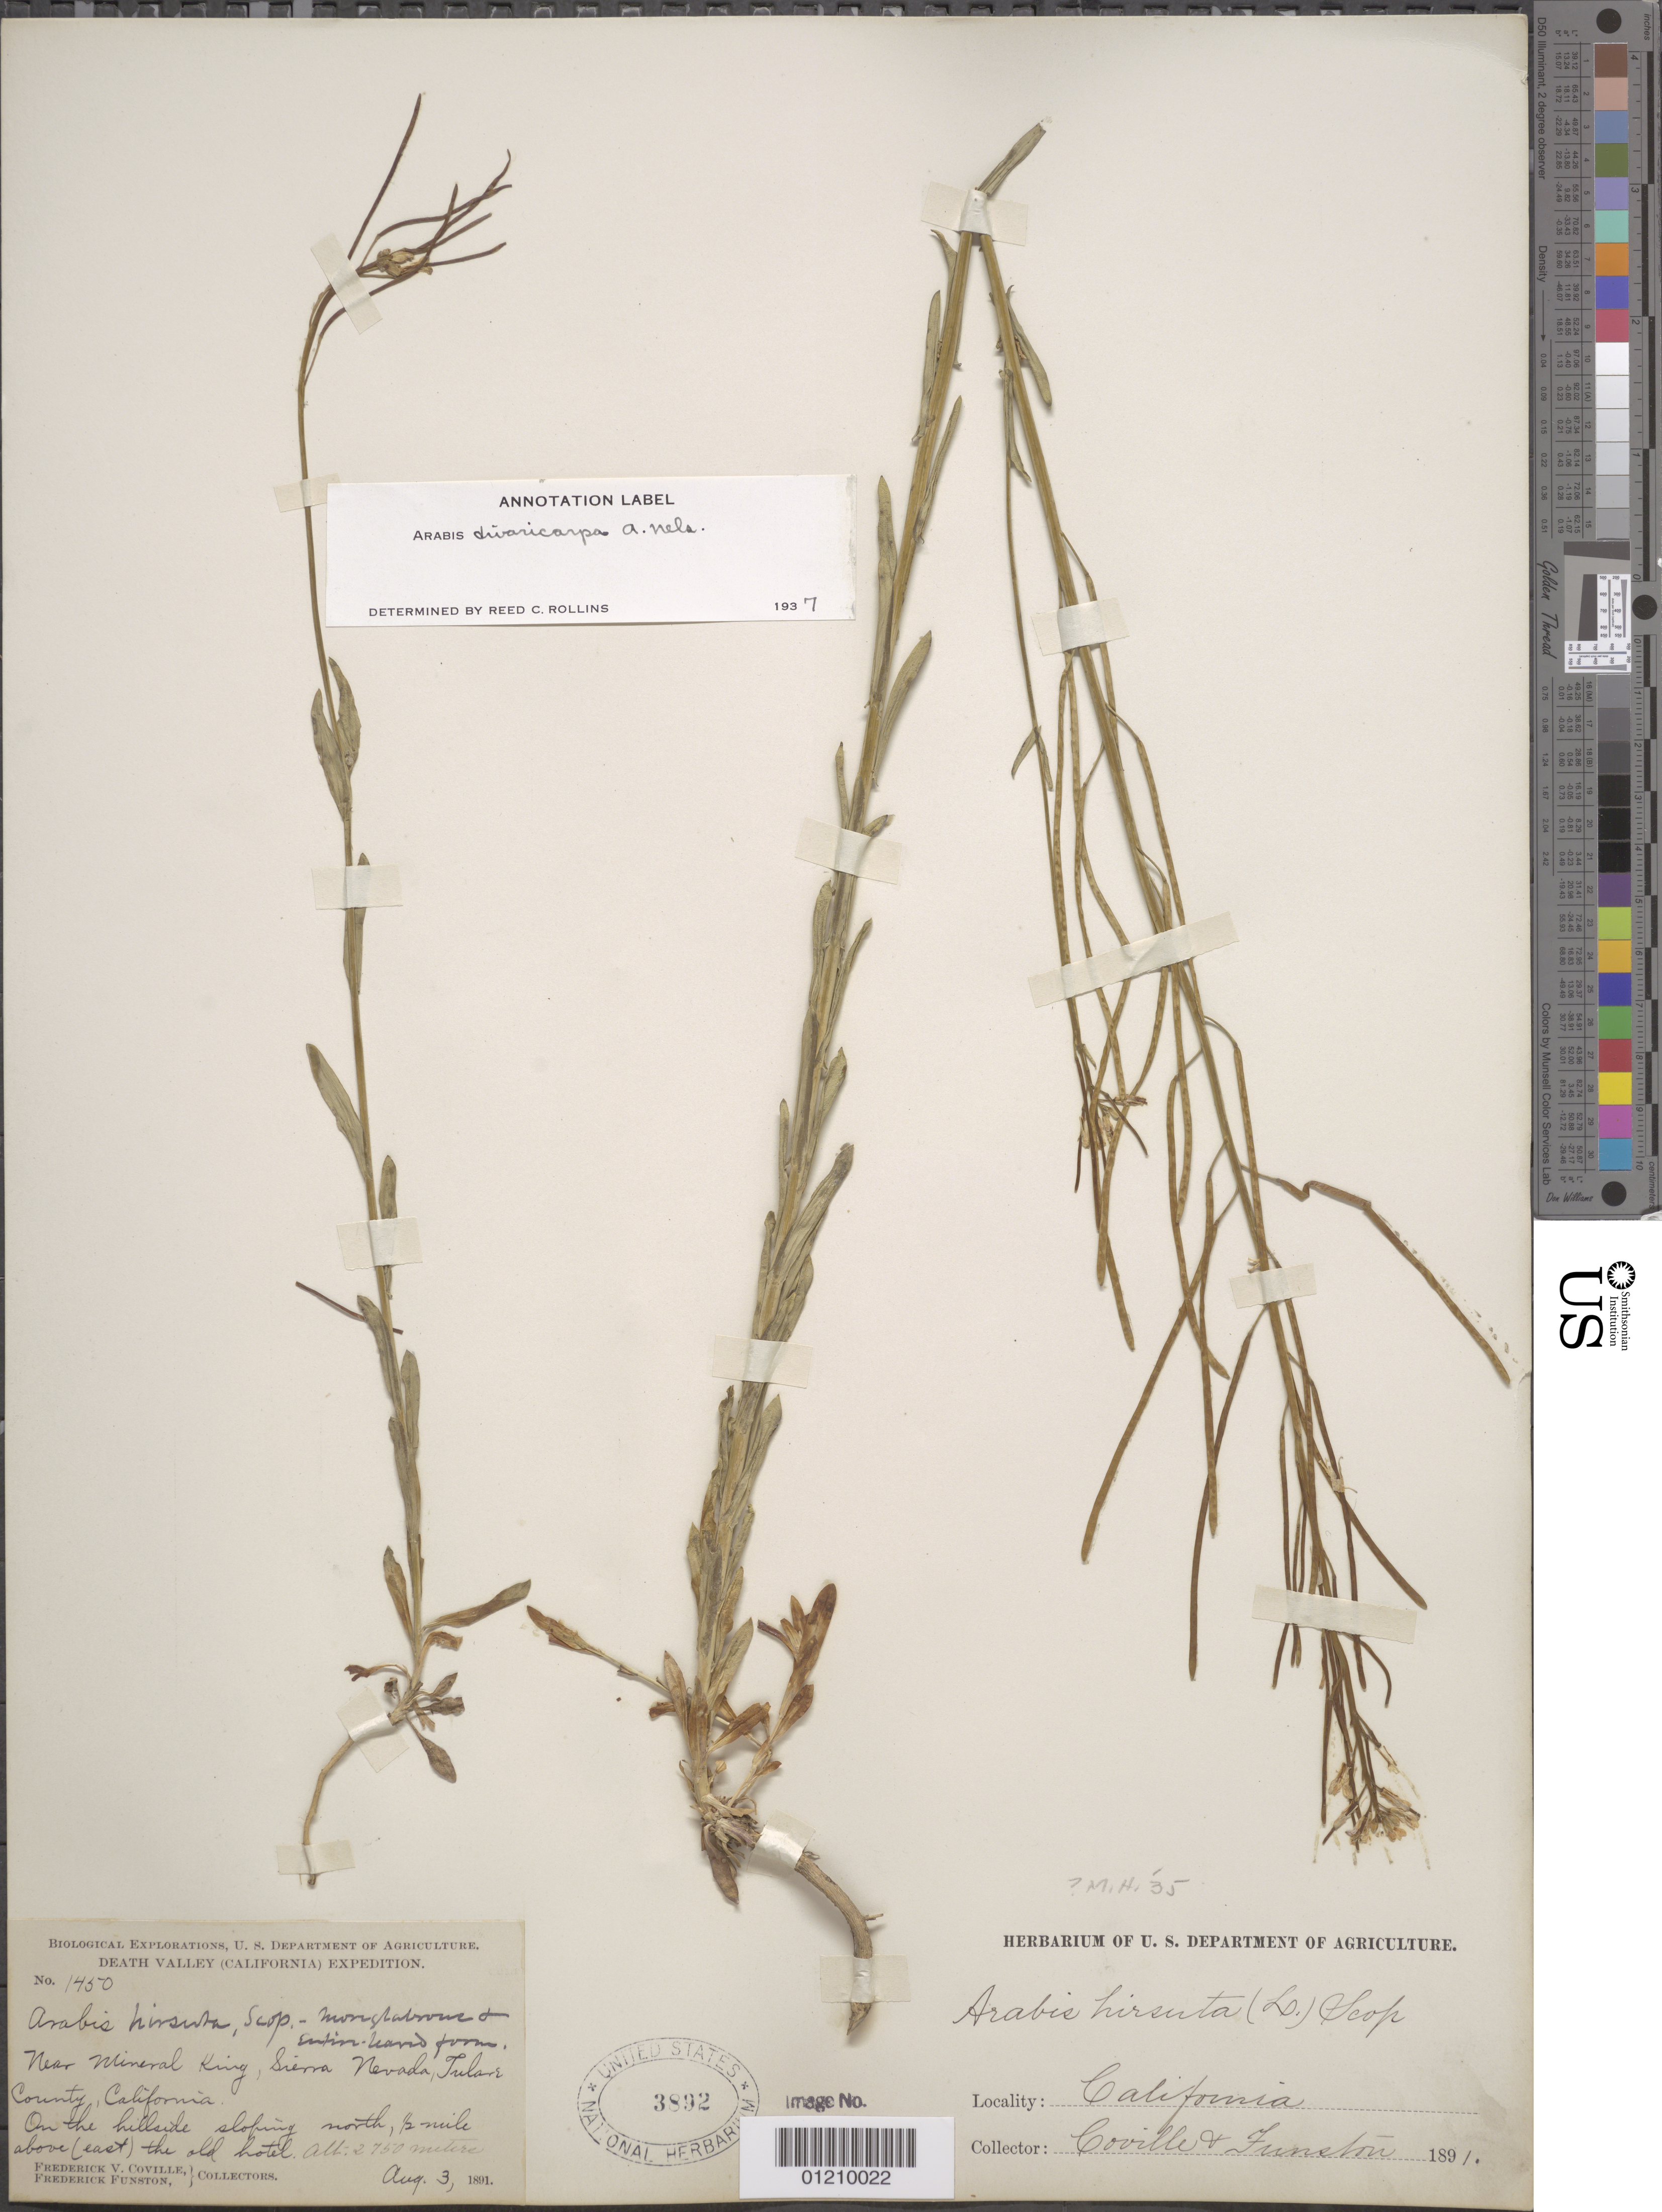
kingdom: Plantae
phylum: Tracheophyta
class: Magnoliopsida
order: Brassicales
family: Brassicaceae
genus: Arabis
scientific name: Arabis divaricarpa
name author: A. Nelson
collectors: F. V. Coville & F. Funston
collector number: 1450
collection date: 1891-08-03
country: United States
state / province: California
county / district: Tulare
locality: Near Mineral King, Sierra Nevada.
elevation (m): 2750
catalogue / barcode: US 3892